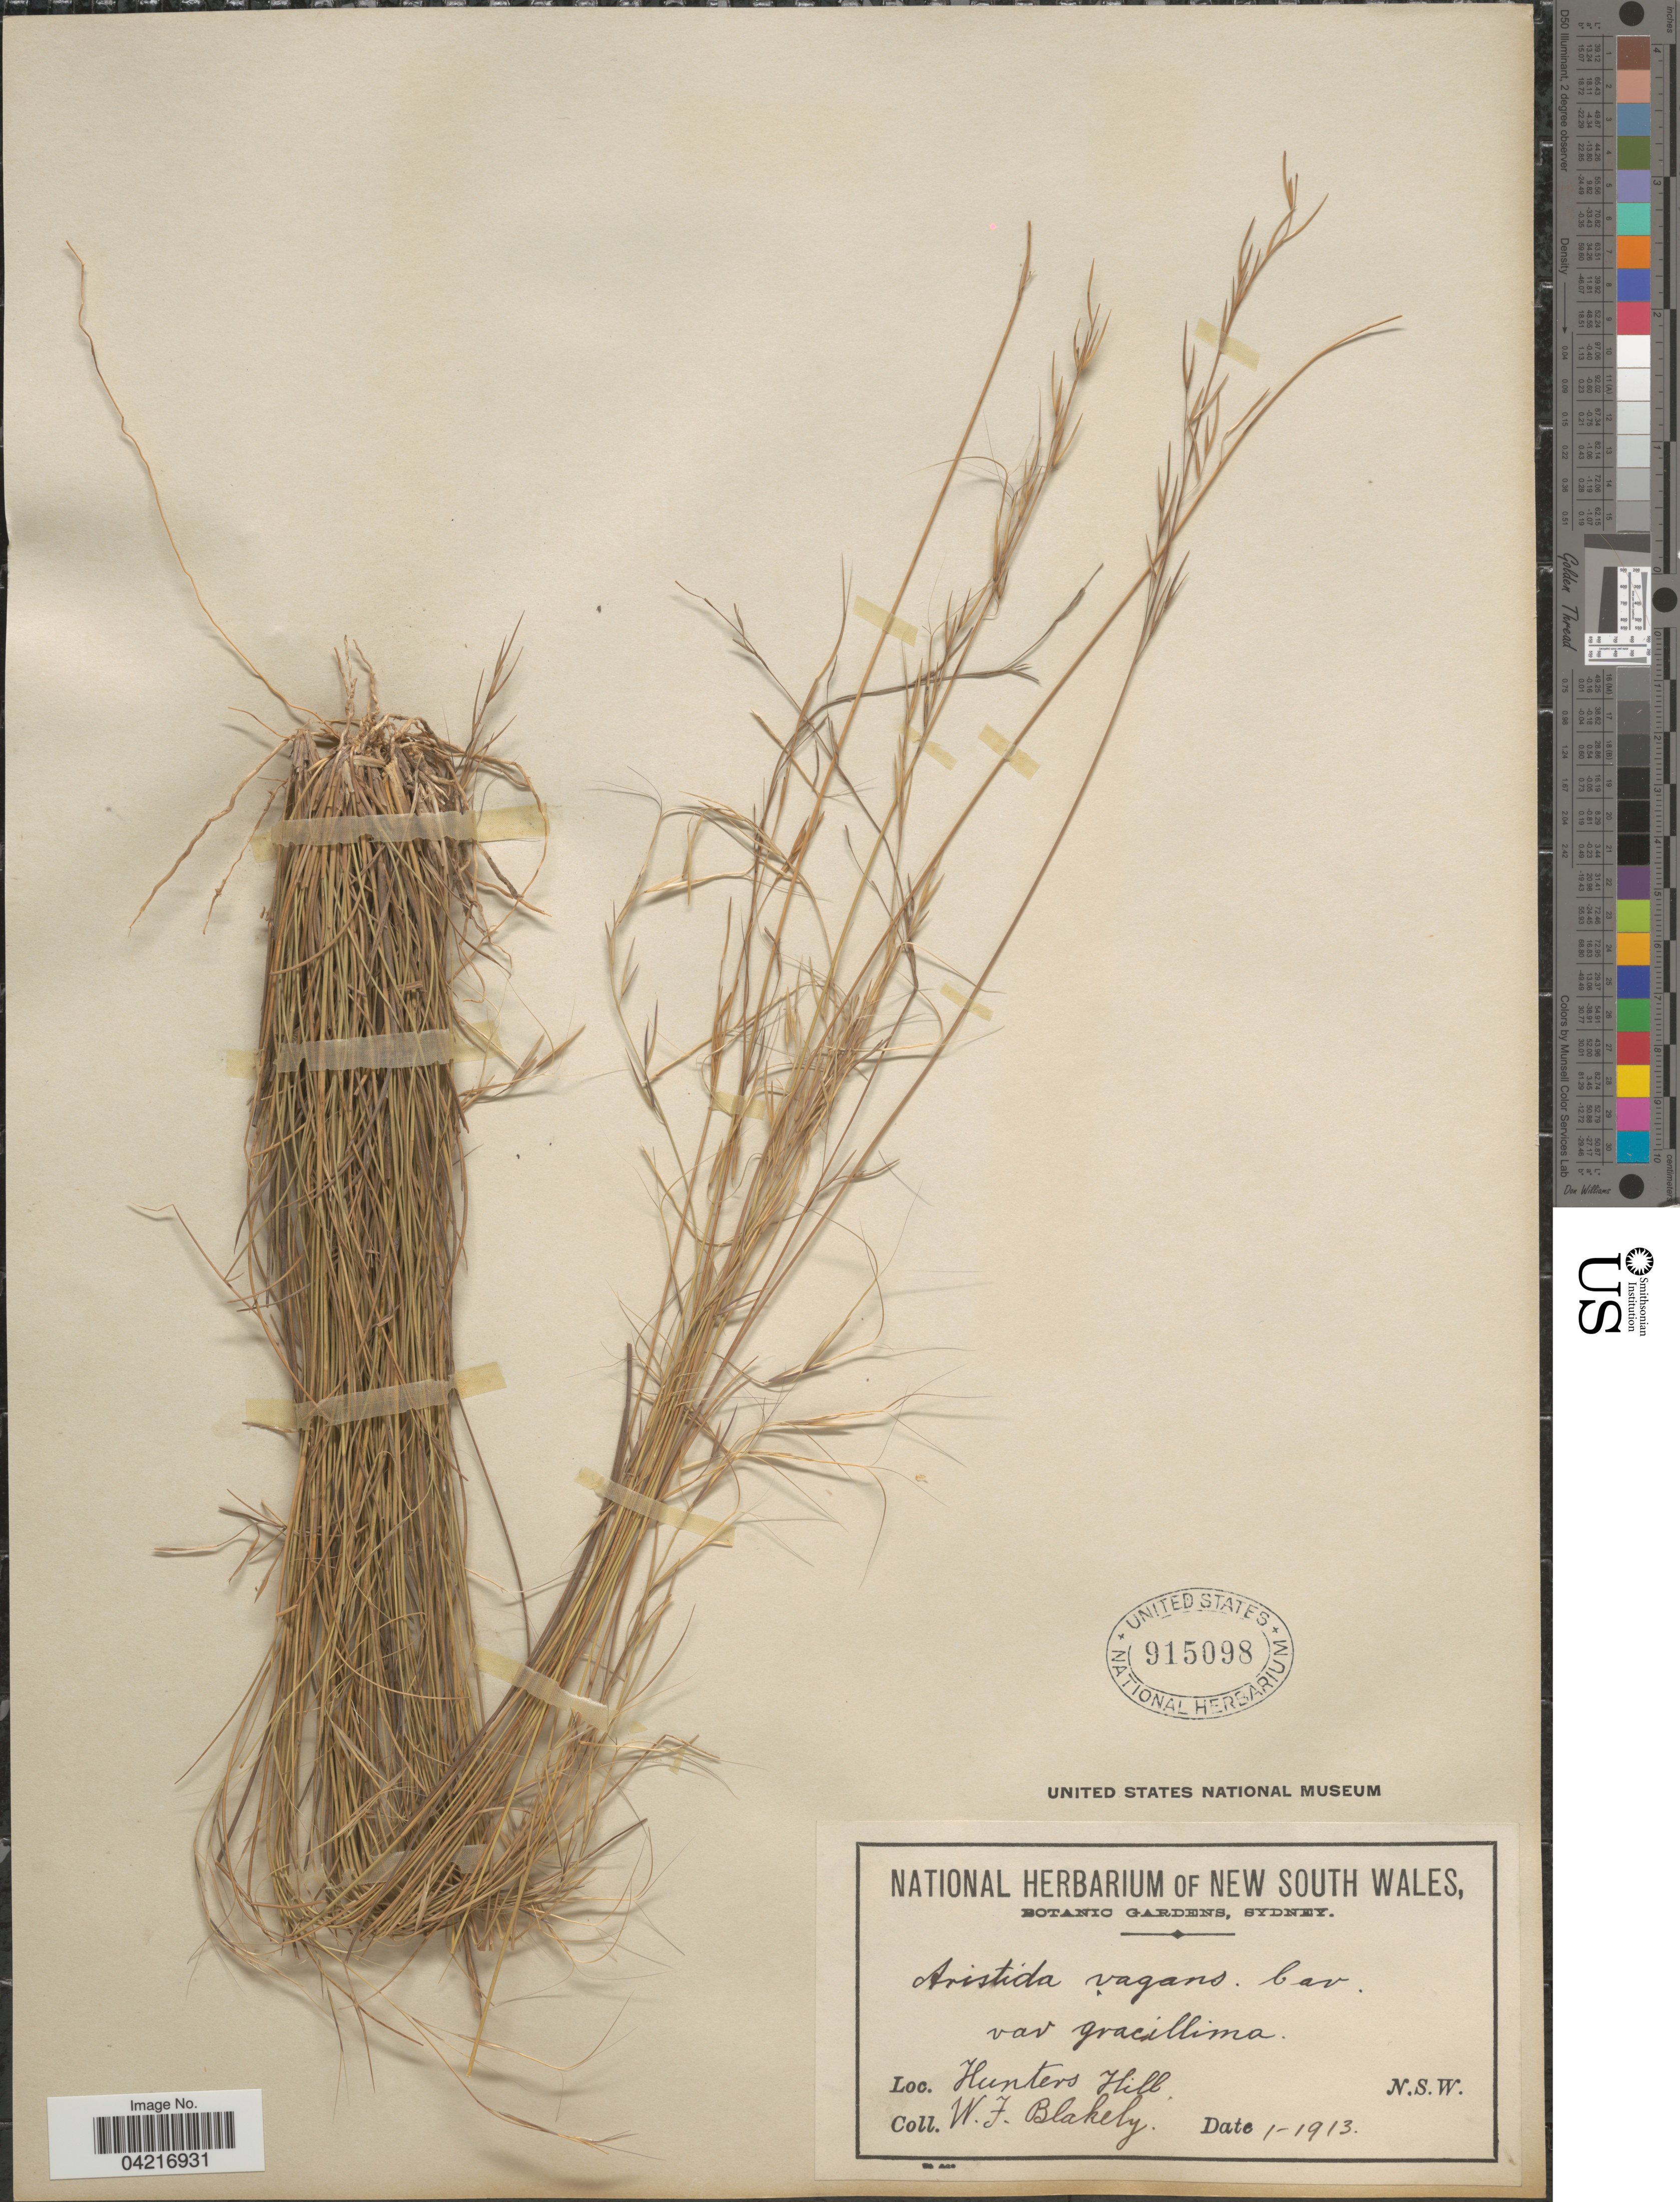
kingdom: Plantae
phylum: Tracheophyta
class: Liliopsida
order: Poales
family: Poaceae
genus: Aristida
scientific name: Aristida vagans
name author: Cav.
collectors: W. Blakely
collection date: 1913-01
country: Australia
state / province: New South Wales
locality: Hunters Hill.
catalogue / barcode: US 915098